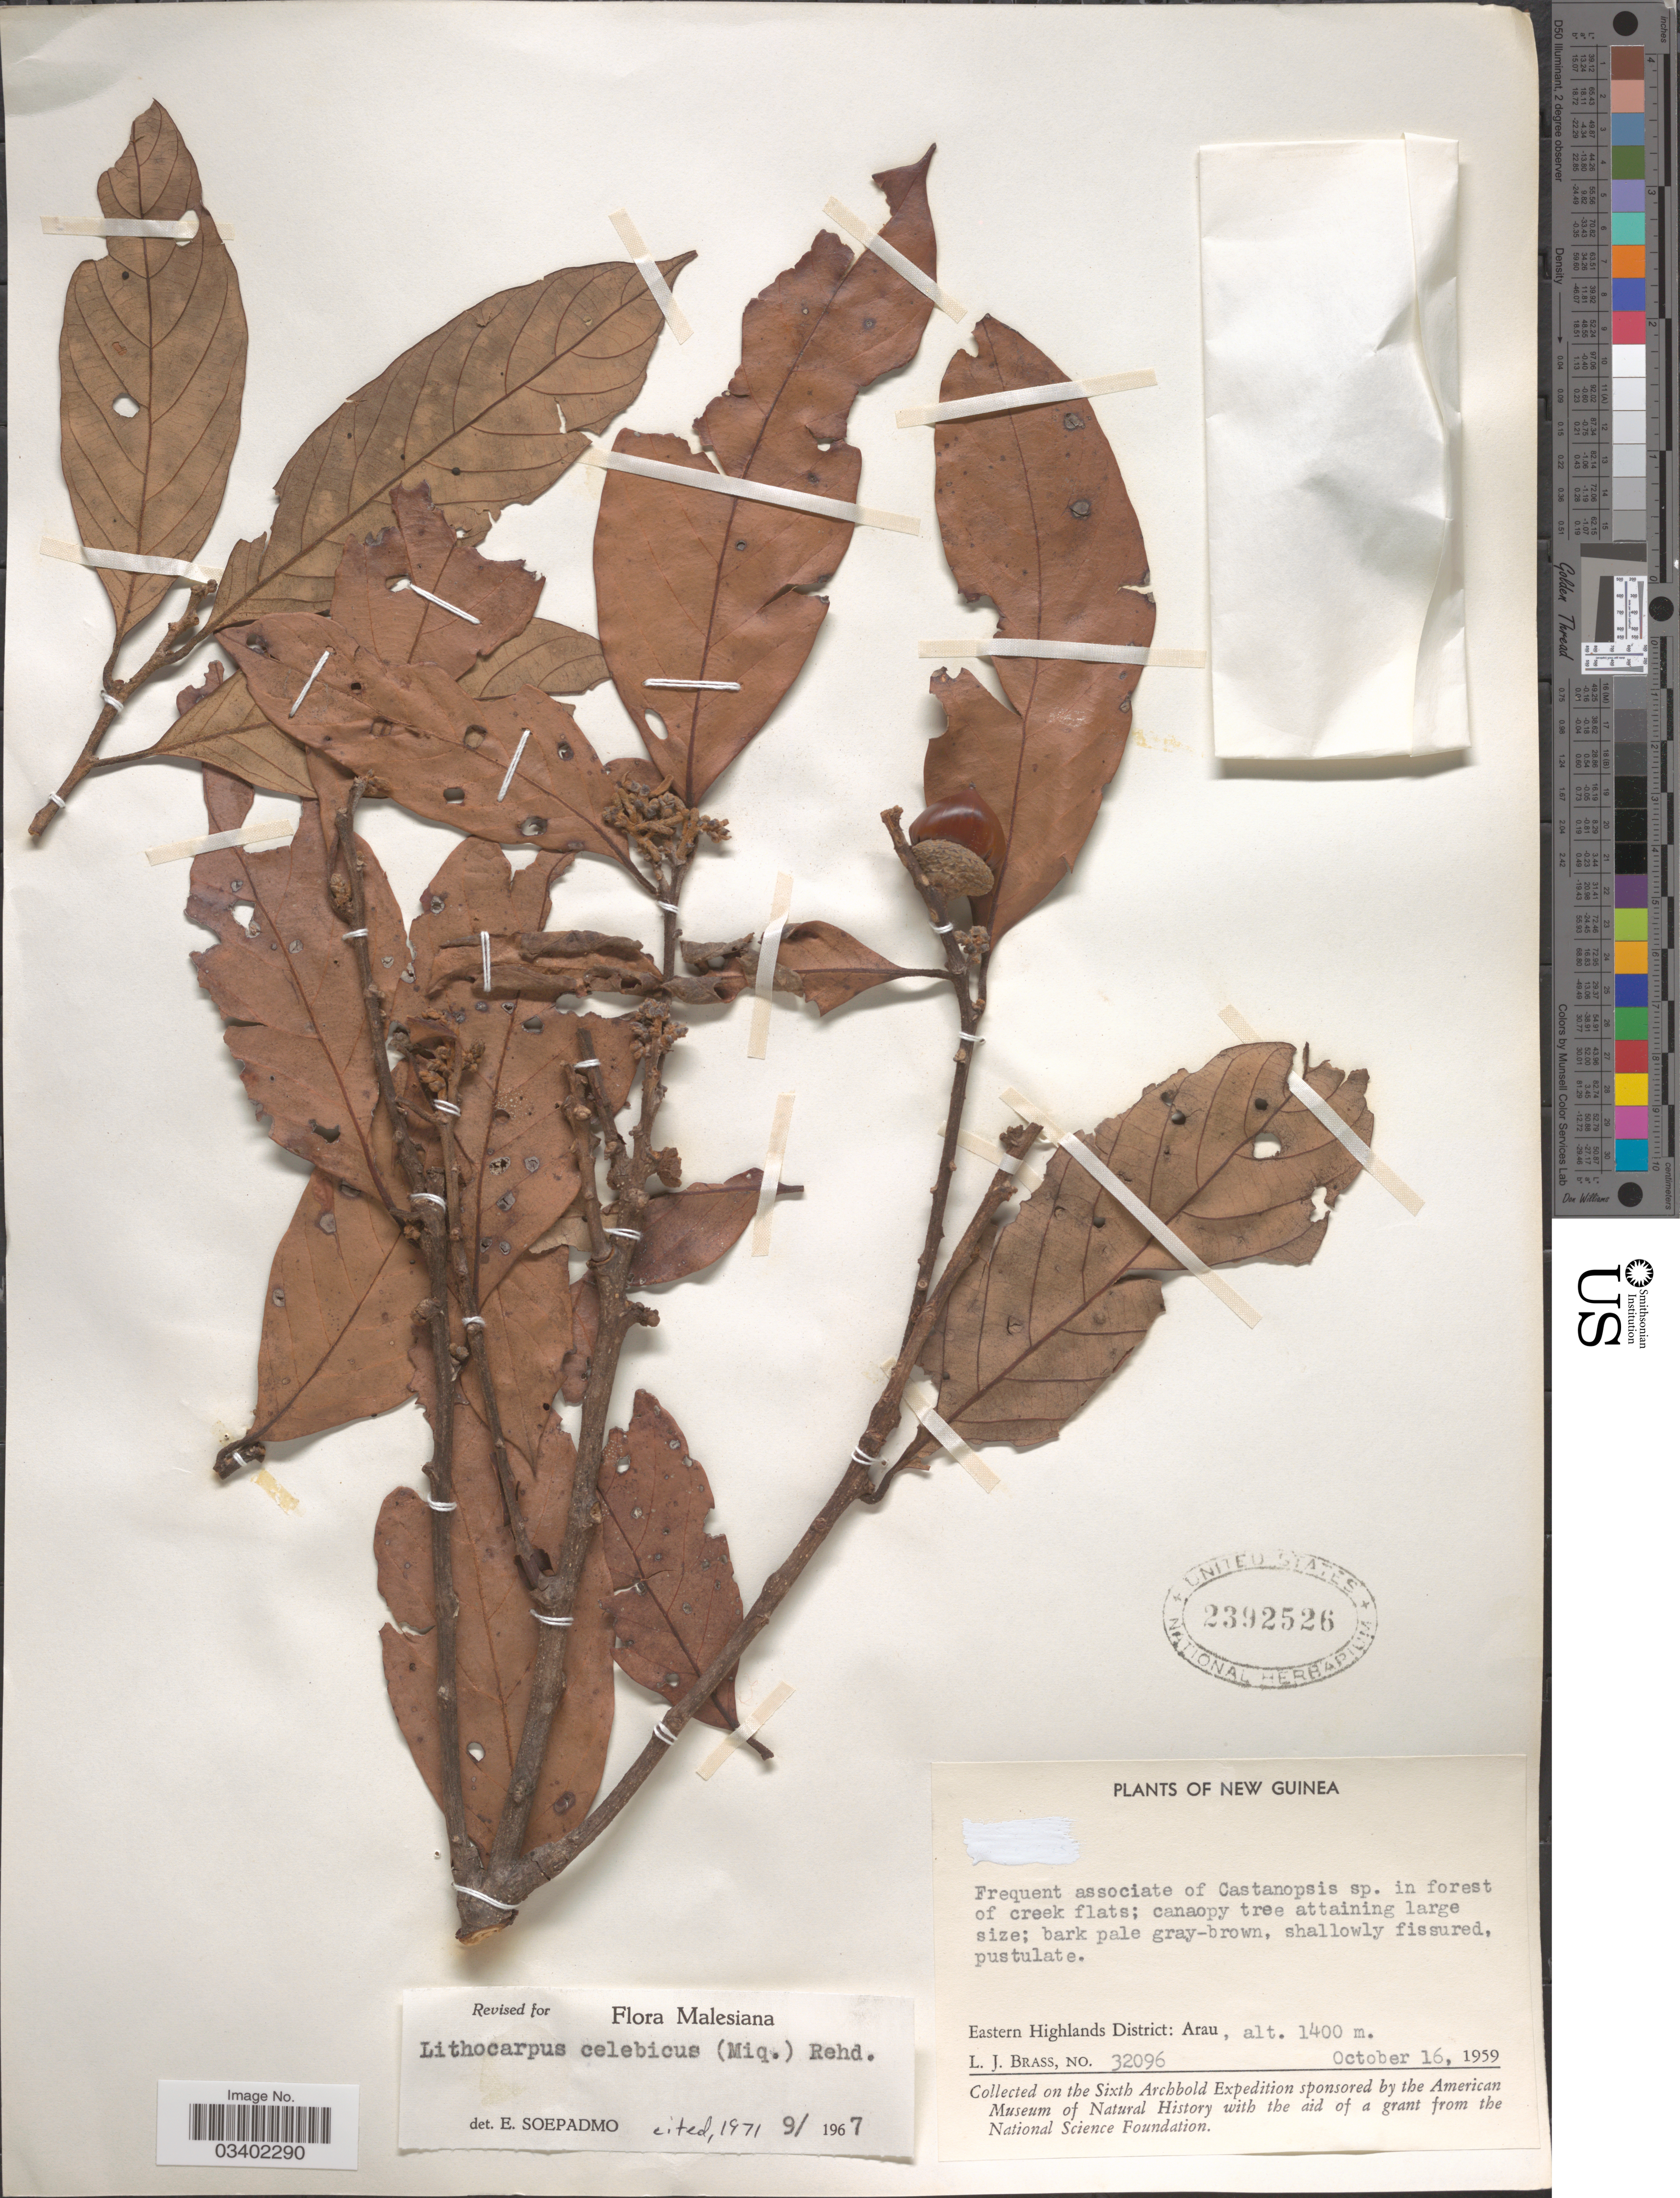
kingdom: Plantae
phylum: Tracheophyta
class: Magnoliopsida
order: Fagales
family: Fagaceae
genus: Lithocarpus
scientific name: Lithocarpus celebicus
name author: (Miq.) Rehder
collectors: L. J. Brass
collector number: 32096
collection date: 1959-10-16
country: Papua New Guinea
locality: New Guinea. Eastern Highlands District: Arau.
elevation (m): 1400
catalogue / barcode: US 2392526